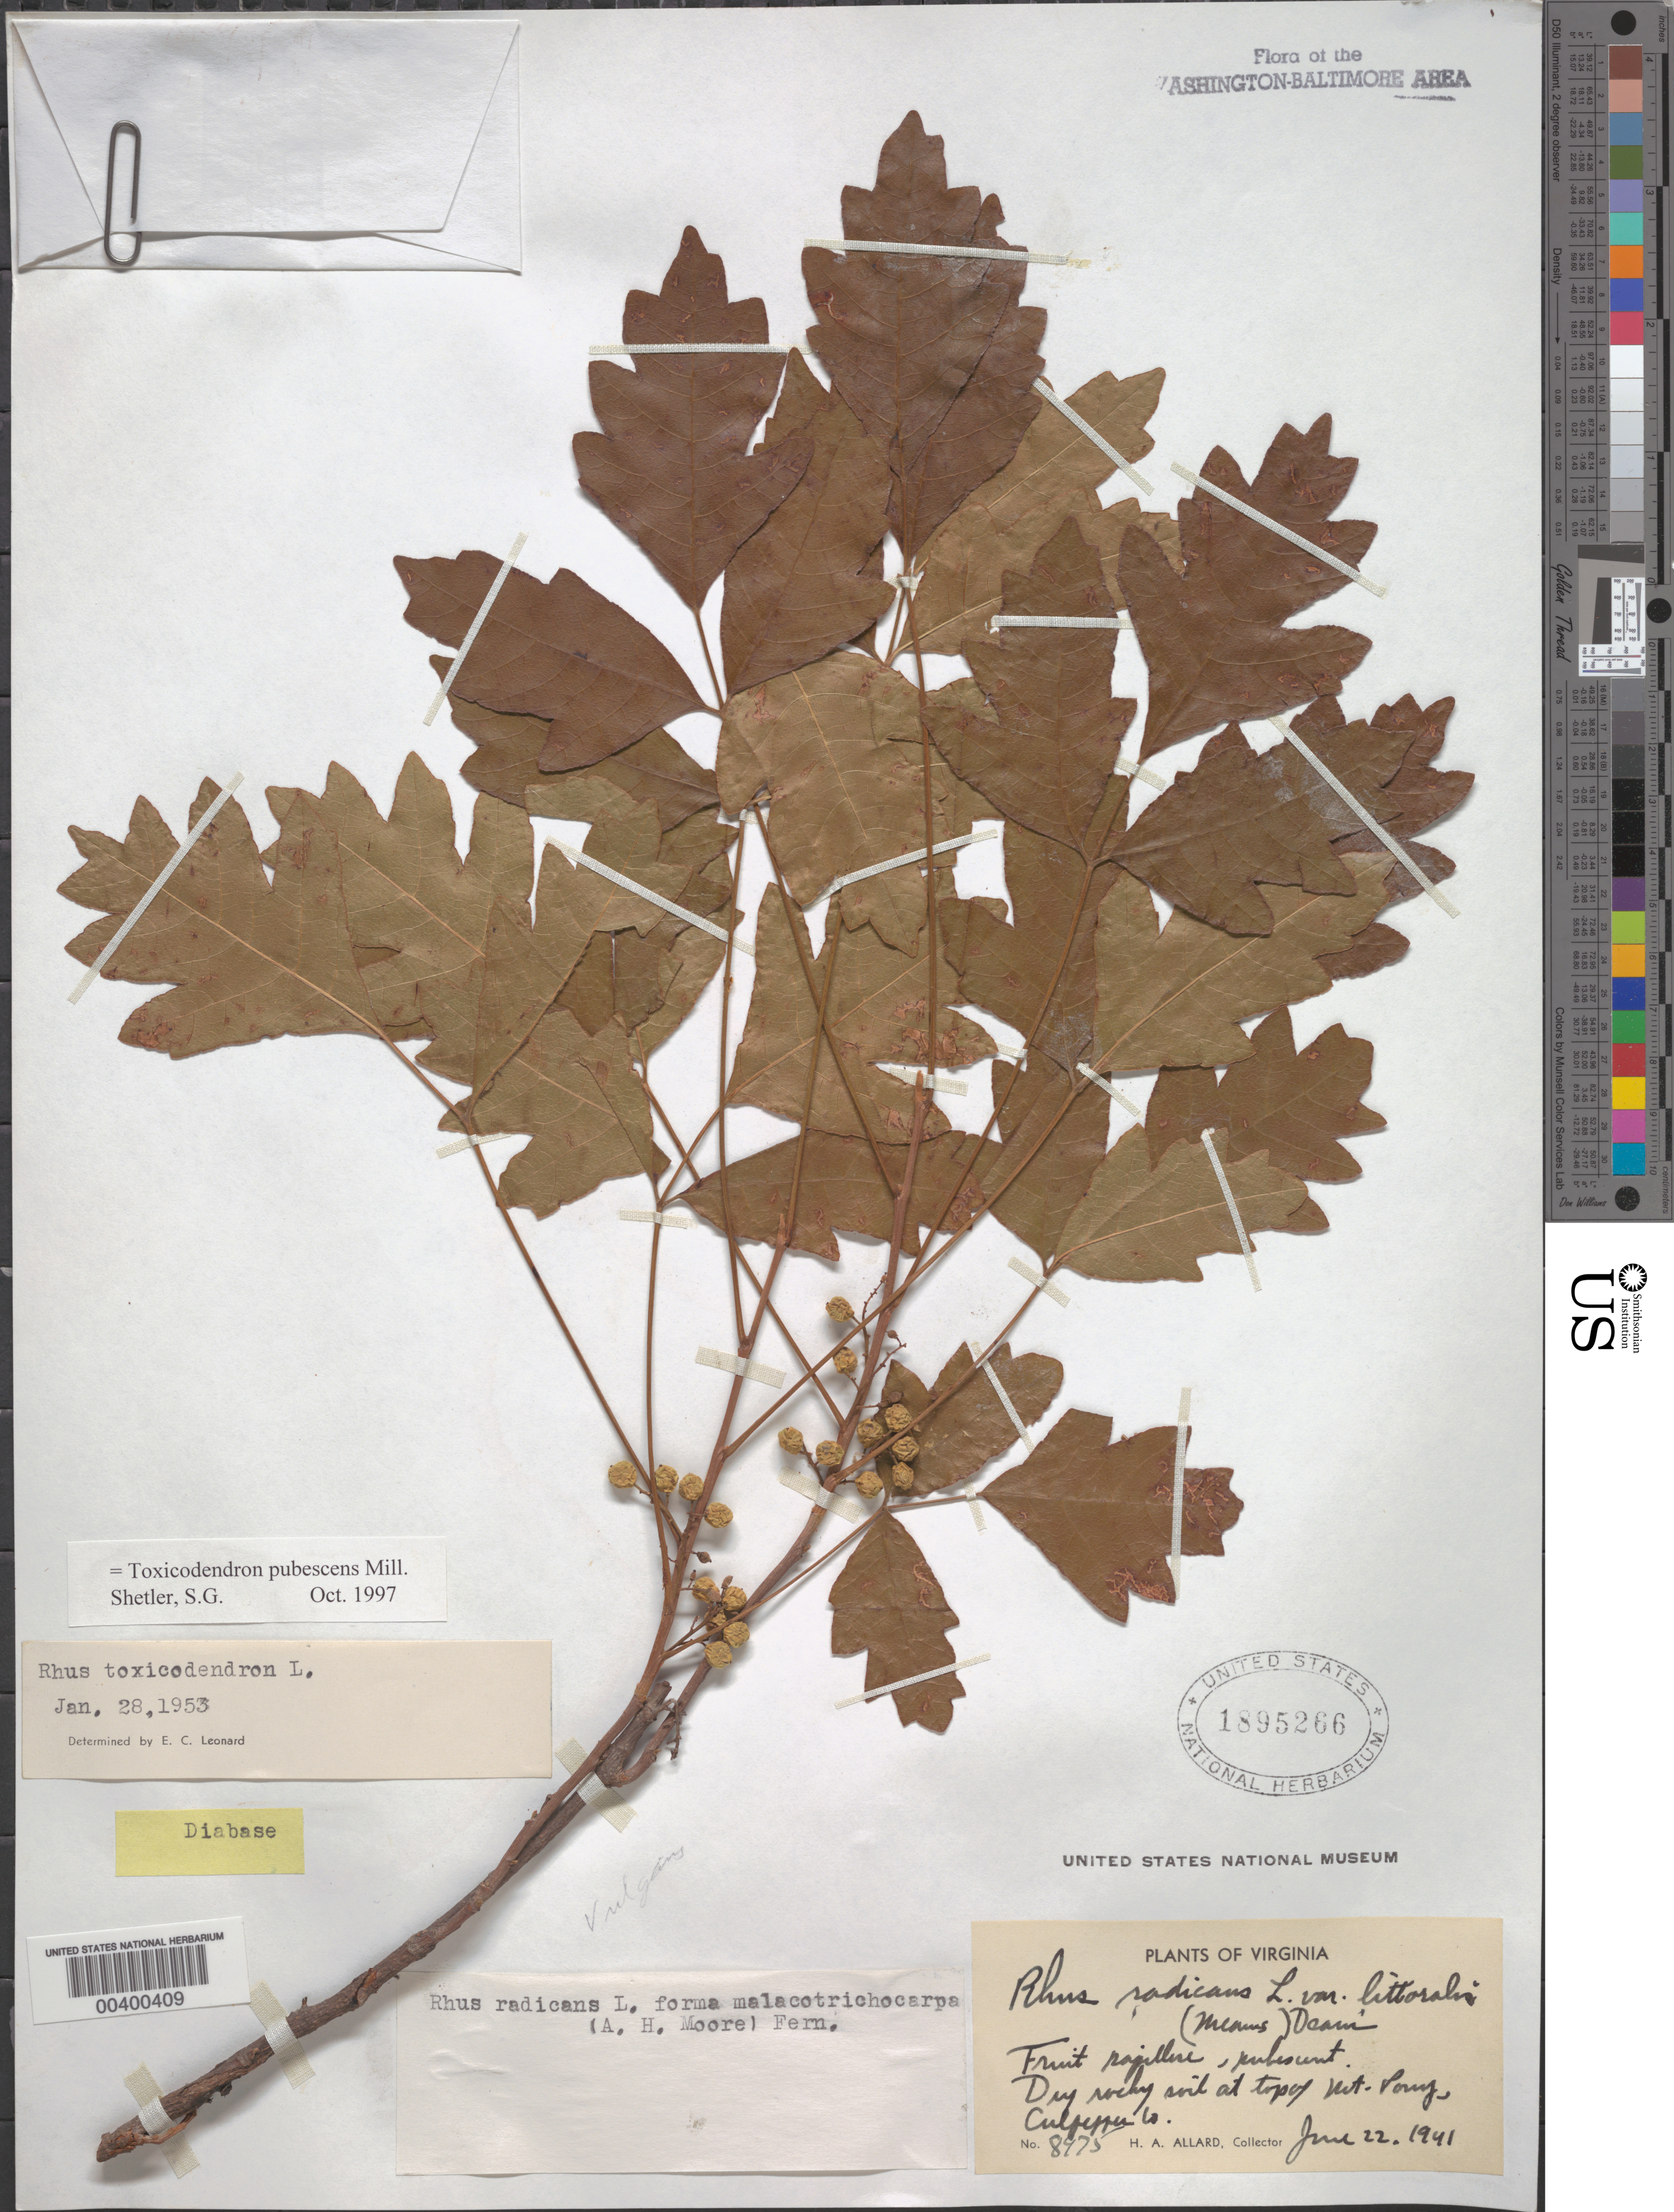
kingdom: Plantae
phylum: Tracheophyta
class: Magnoliopsida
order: Sapindales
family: Anacardiaceae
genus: Toxicodendron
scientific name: Toxicodendron pubescens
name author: Mill.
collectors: H. A. Allard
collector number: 8975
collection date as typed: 22 Jun 1941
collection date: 1941-06-22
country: United States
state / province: Virginia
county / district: Culpeper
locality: Mount Pony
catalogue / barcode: US 1895266